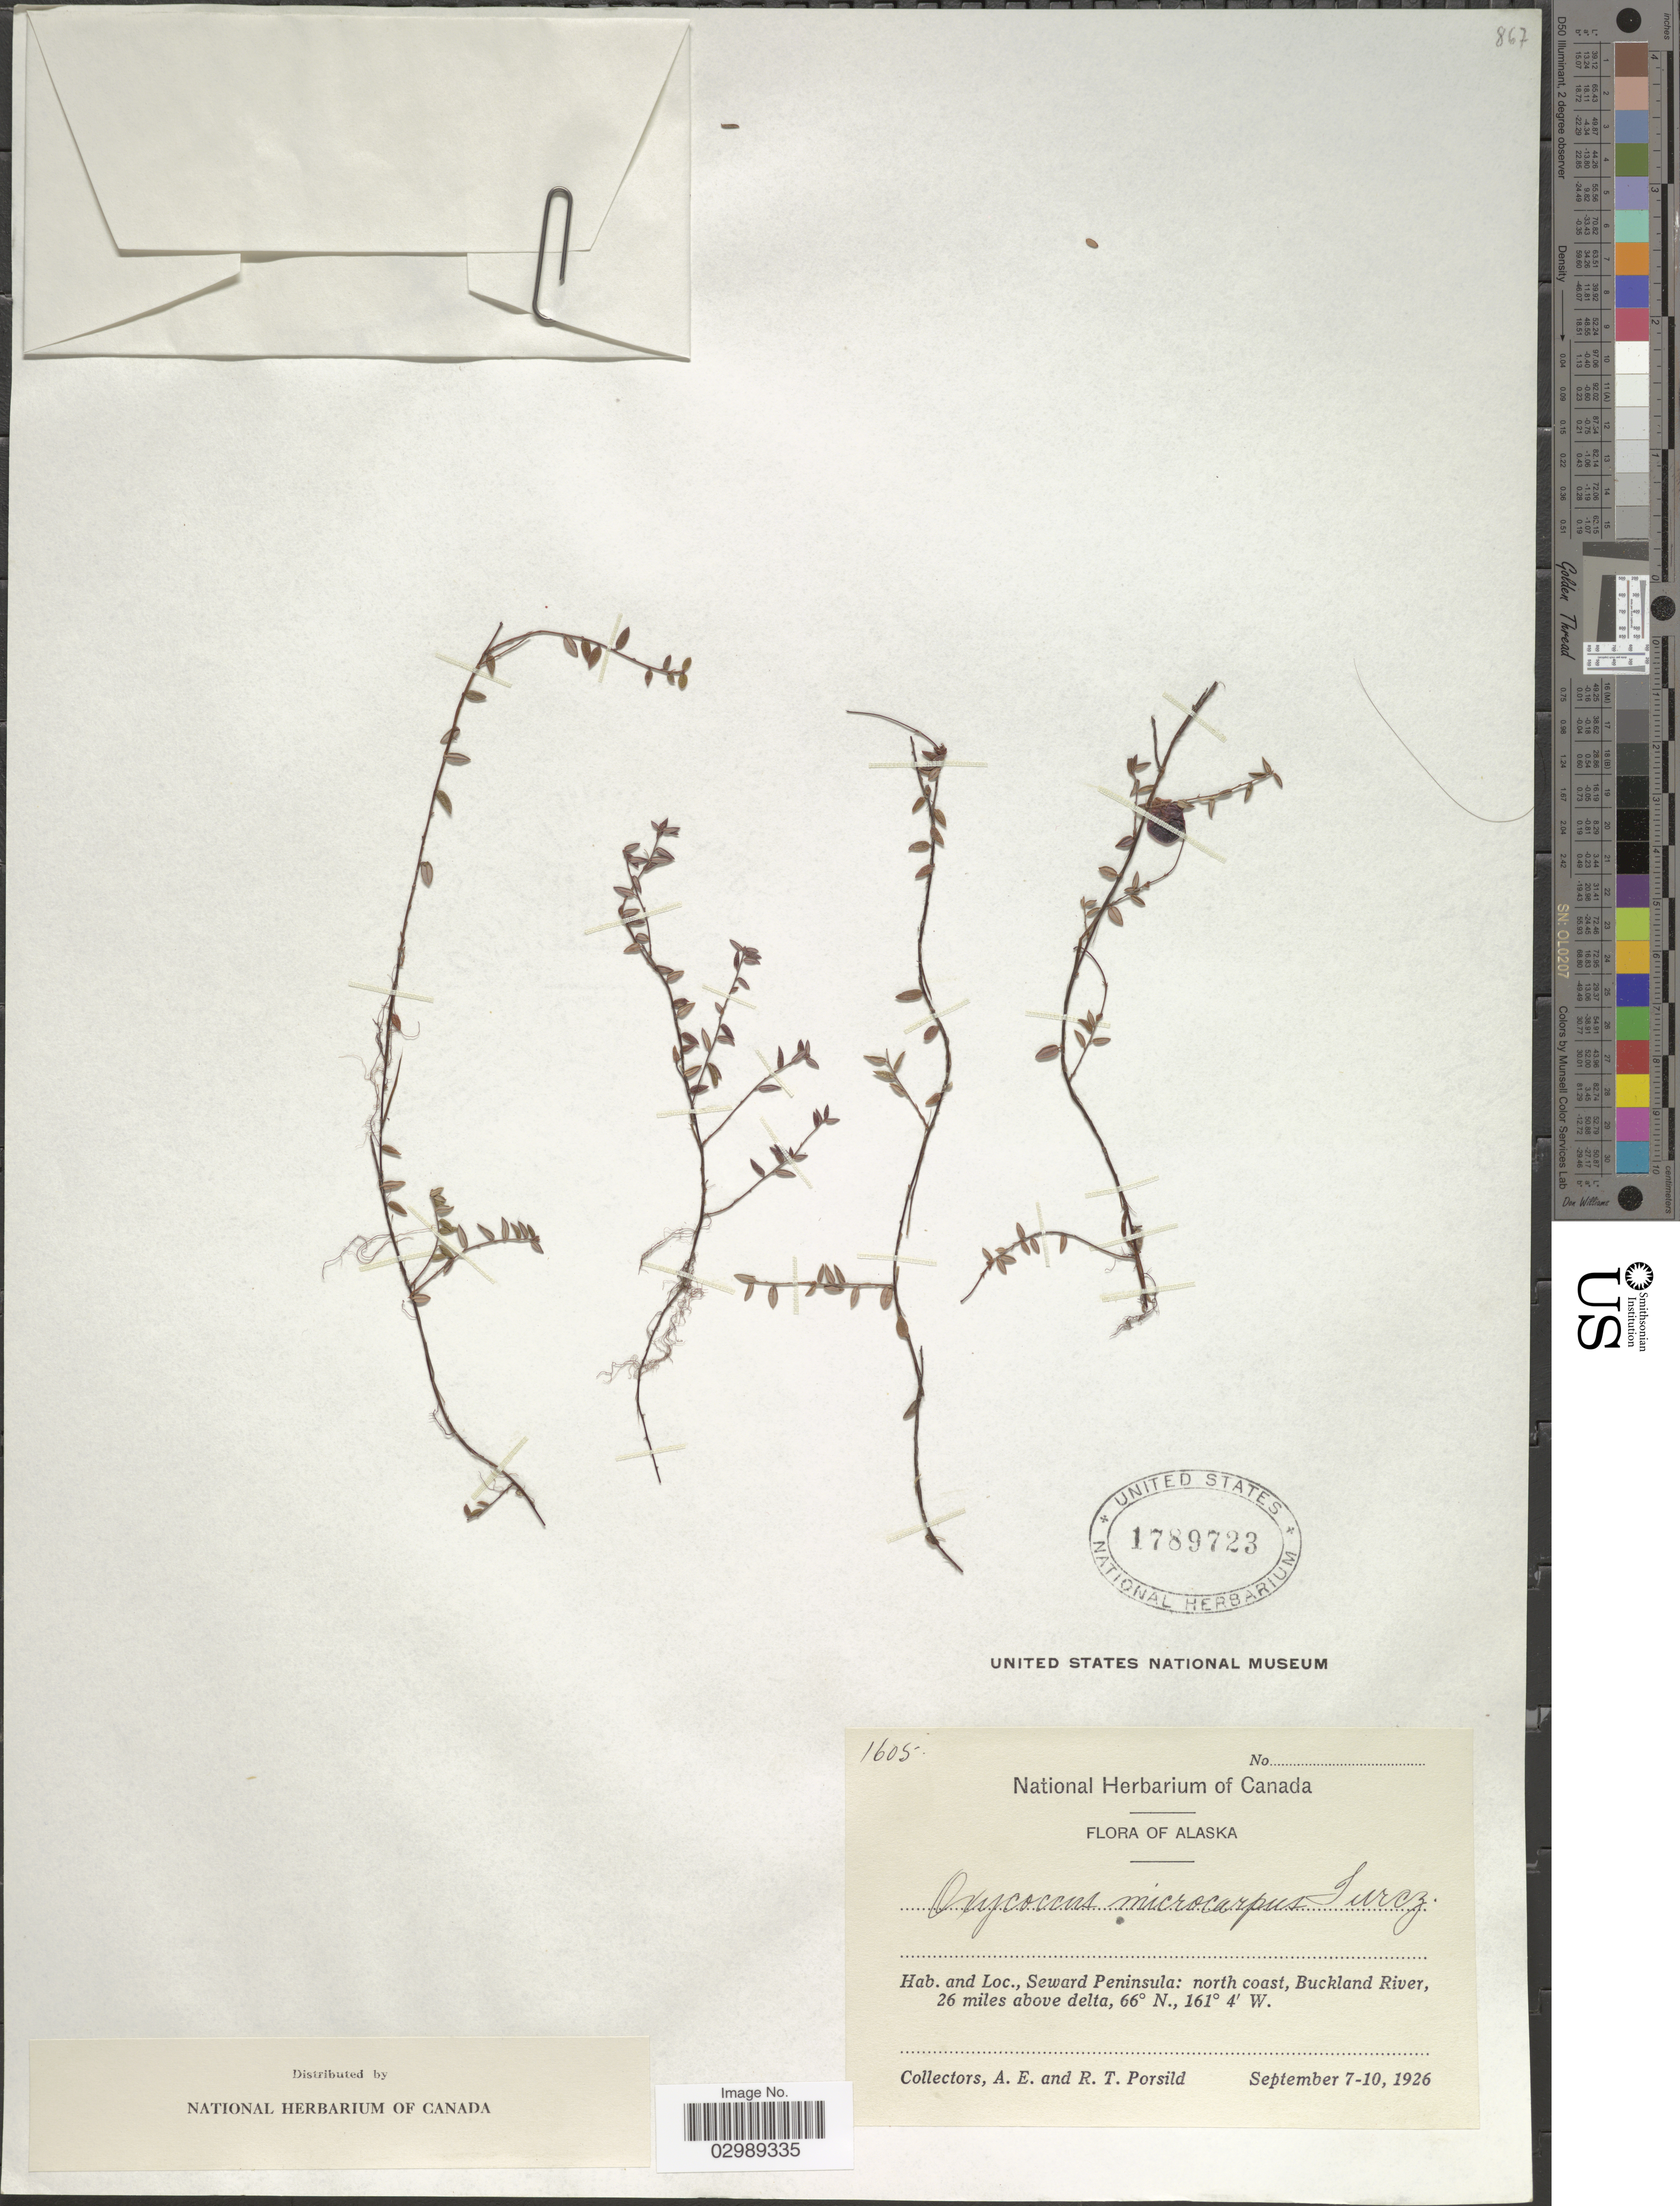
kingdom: Plantae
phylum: Tracheophyta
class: Magnoliopsida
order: Ericales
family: Ericaceae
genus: Vaccinium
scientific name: Vaccinium oxycoccos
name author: L.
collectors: A. E. Porsild & R. T. Porsild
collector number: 1605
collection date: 1926-09-07/1926-09-10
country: United States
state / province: Alaska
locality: Seward Peninsula: north coast, Buckland River, 26 miles above delta.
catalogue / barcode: US 1789723